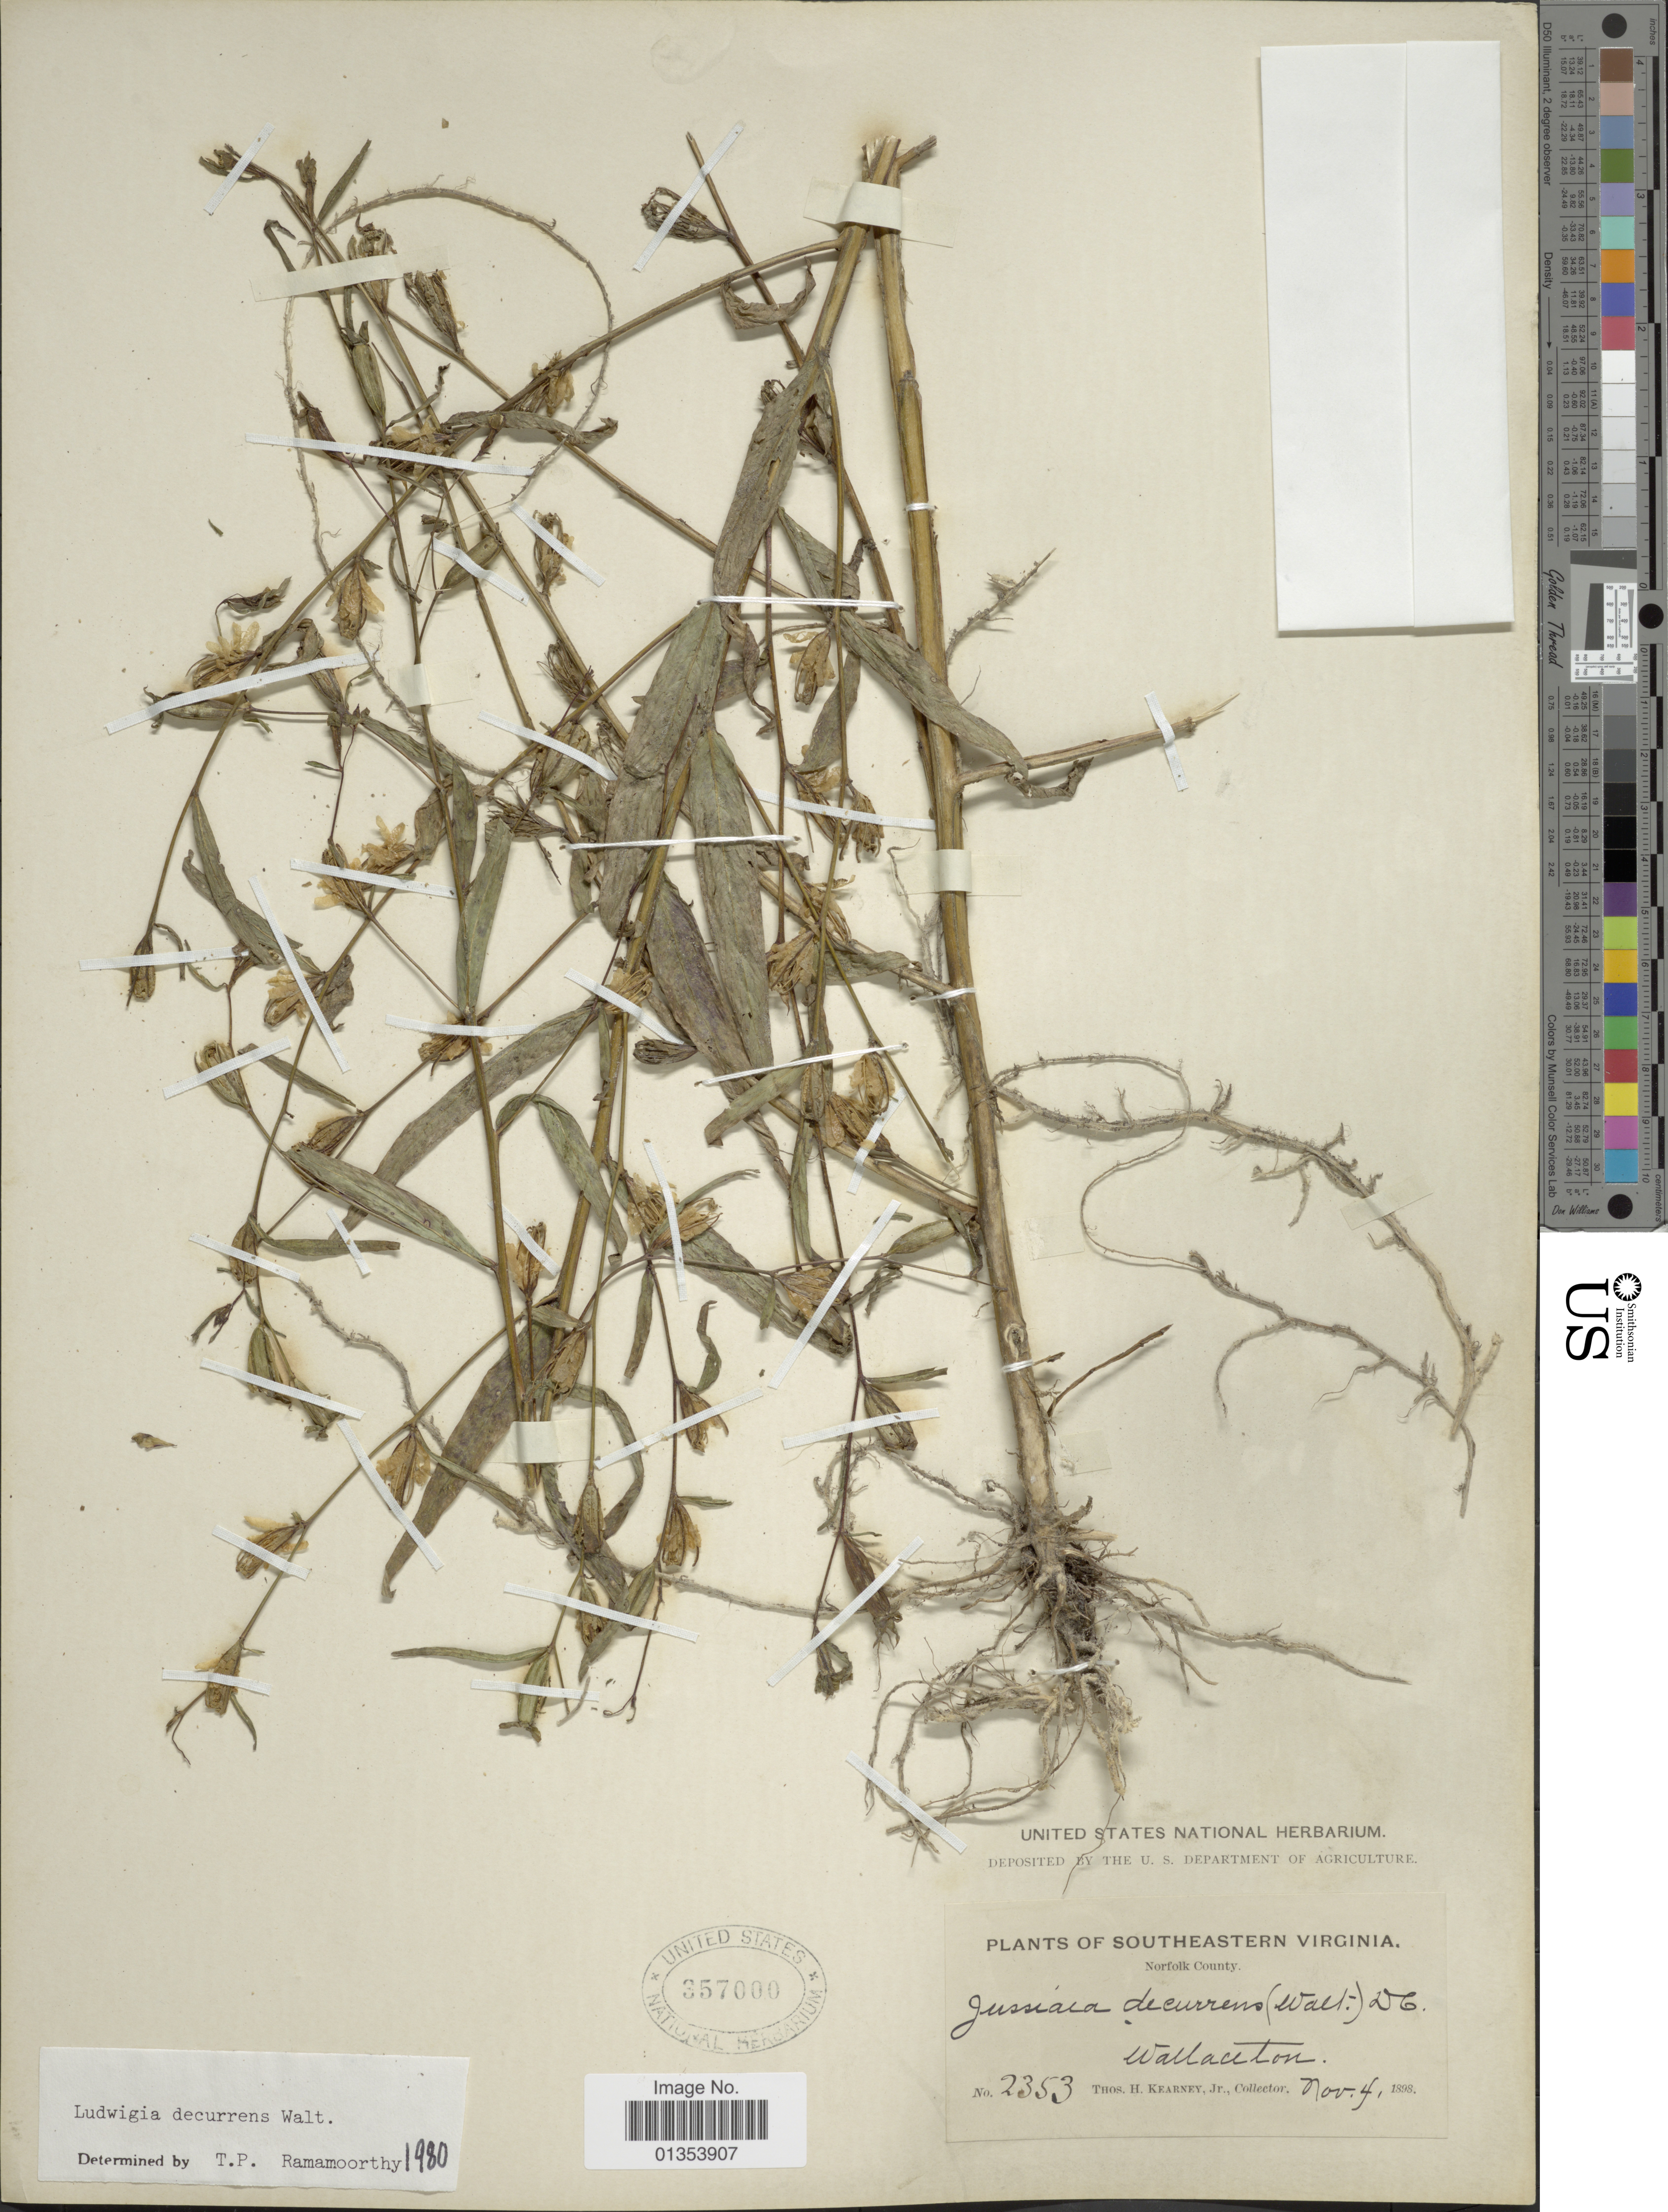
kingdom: Plantae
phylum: Tracheophyta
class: Magnoliopsida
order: Myrtales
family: Onagraceae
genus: Ludwigia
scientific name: Ludwigia decurrens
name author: Walter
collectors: T. H. Kearney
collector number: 2353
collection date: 1898-11-04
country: United States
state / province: Virginia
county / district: City of Norfolk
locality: Norfolk County, Wallaceton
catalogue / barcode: US 357000